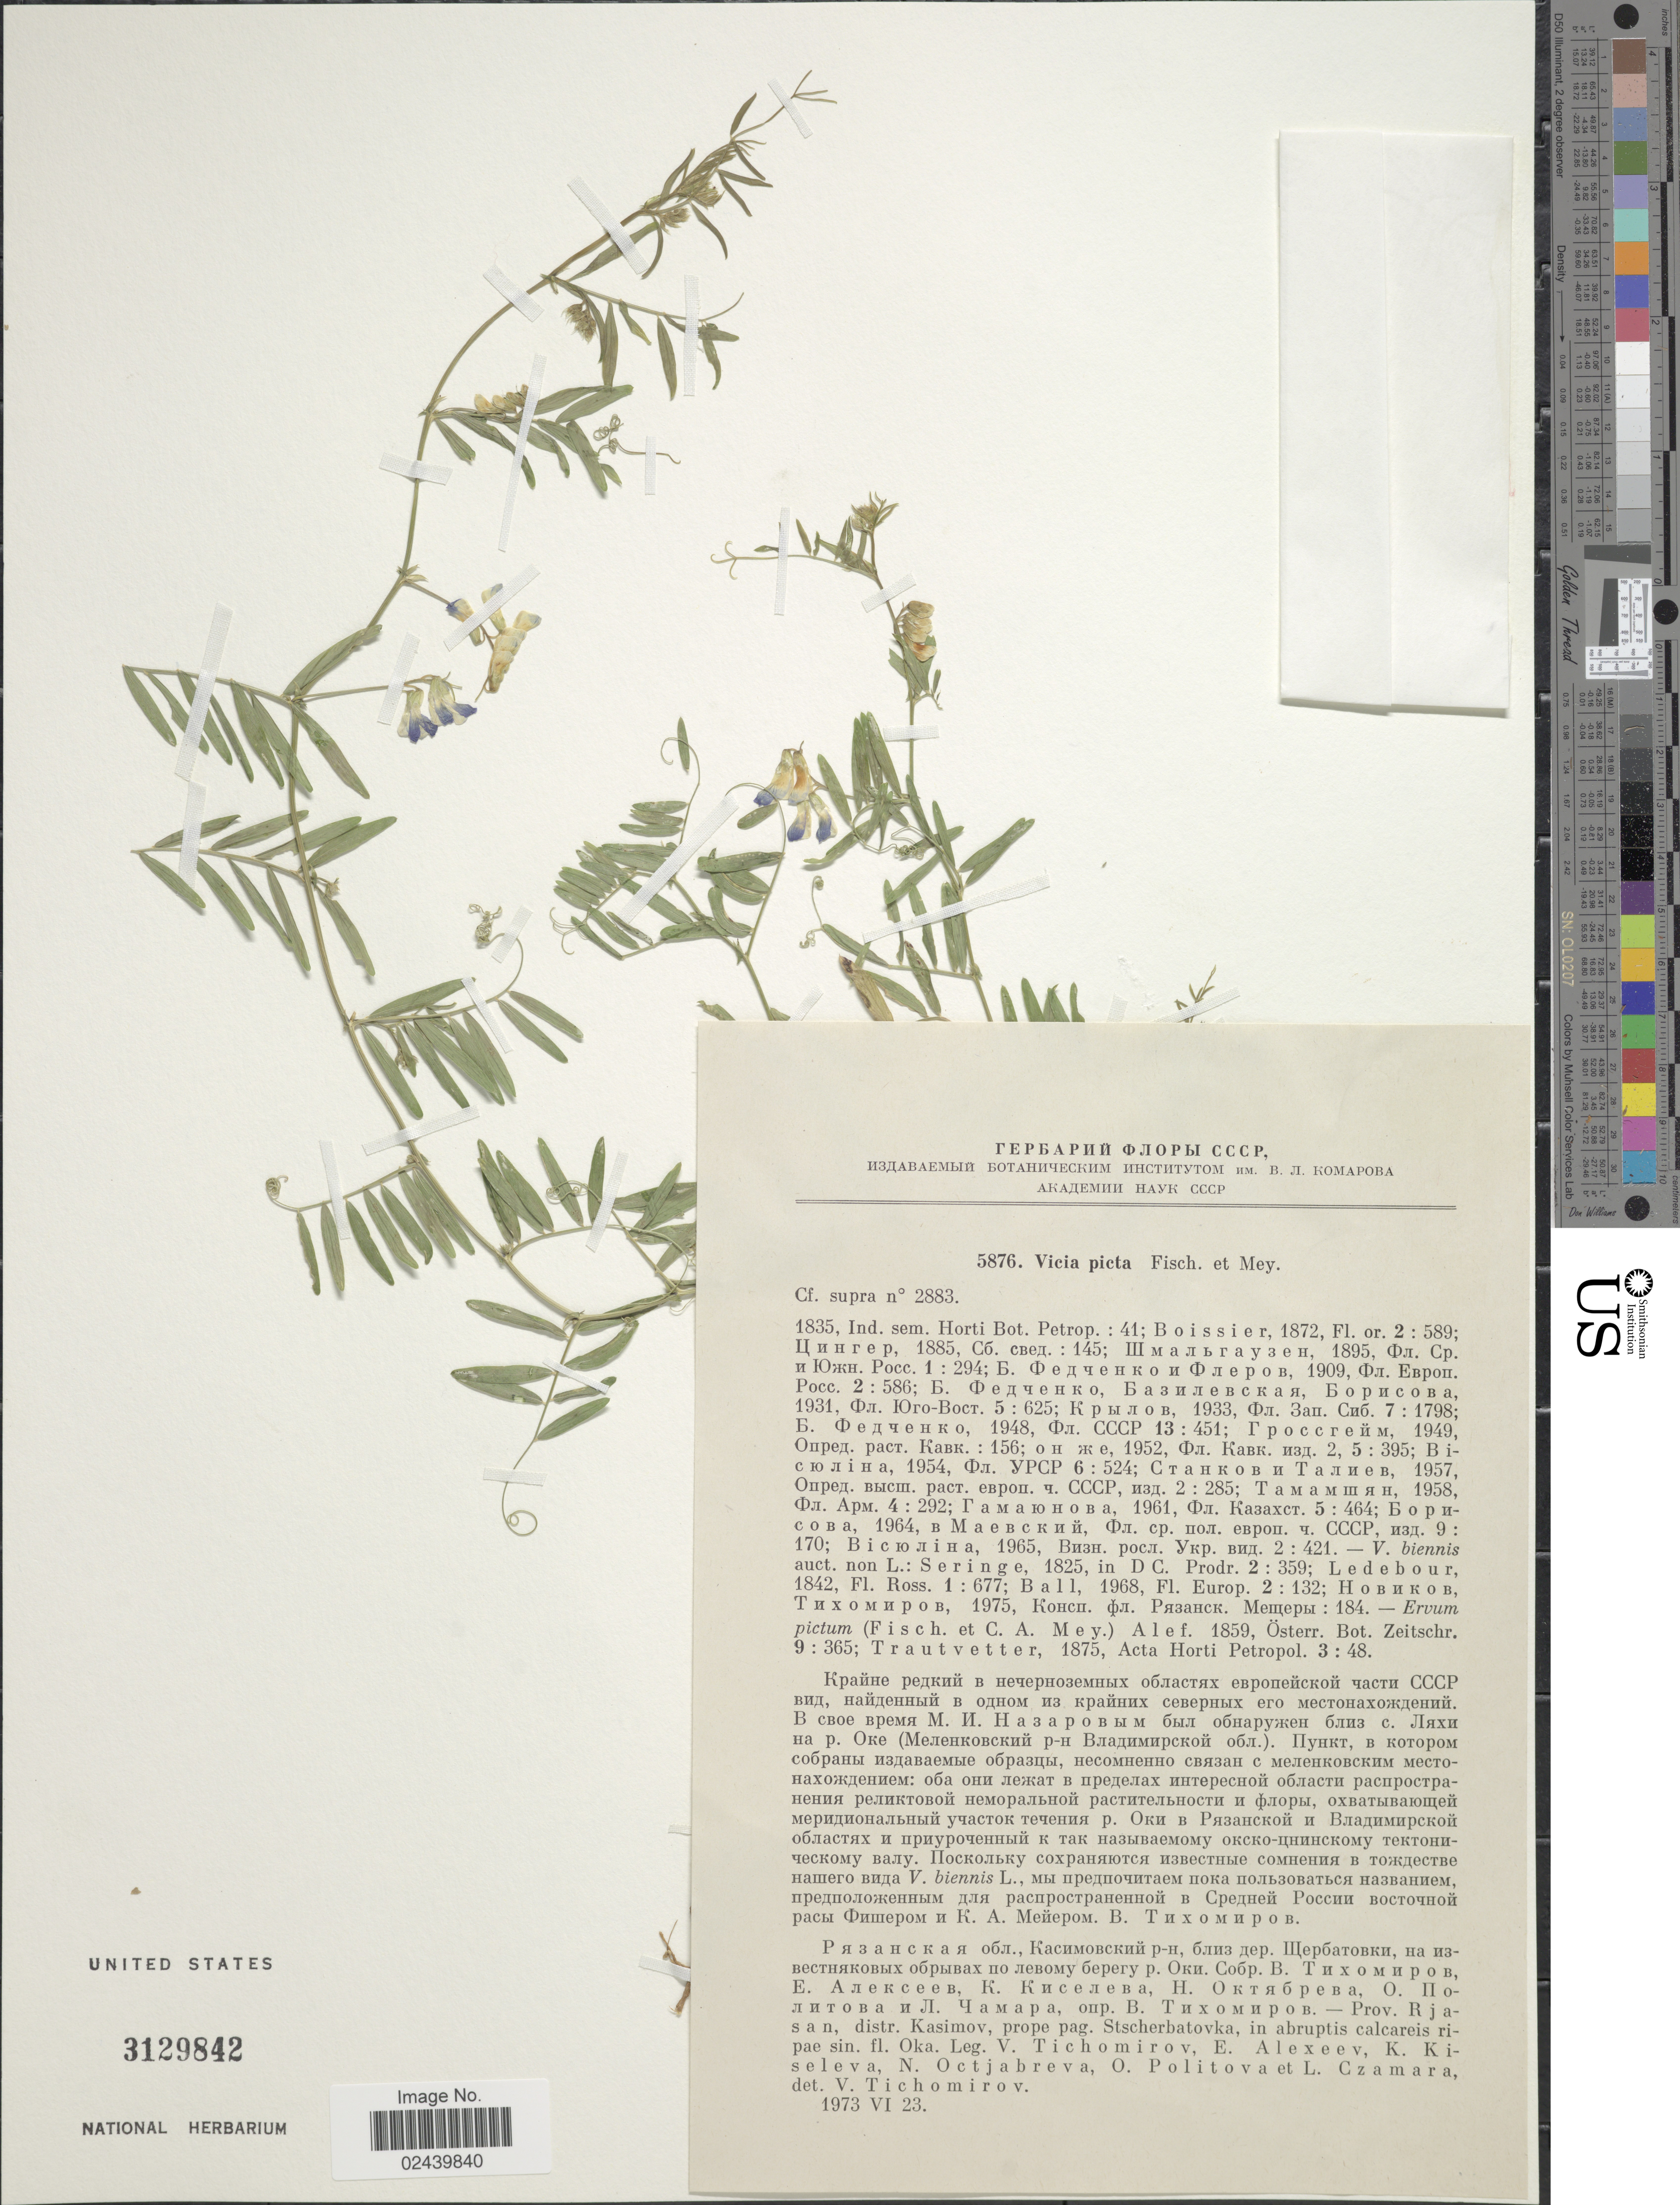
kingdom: Plantae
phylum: Tracheophyta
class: Magnoliopsida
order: Fabales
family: Fabaceae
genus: Vicia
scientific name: Vicia picta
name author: Fisch. & C.A. Mey.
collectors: V. Tichomirov, E. B. Alexeev, K. Kiseleva, N. Octjabreva & et al.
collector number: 5876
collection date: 1973-06-23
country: Russian Federation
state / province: Ryazan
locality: Prov. Rjasan, distr. Kasimov, prope pag. Stscherbatovka, in abruptis calcareis ripae sin. fl. Oka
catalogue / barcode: US 3129842